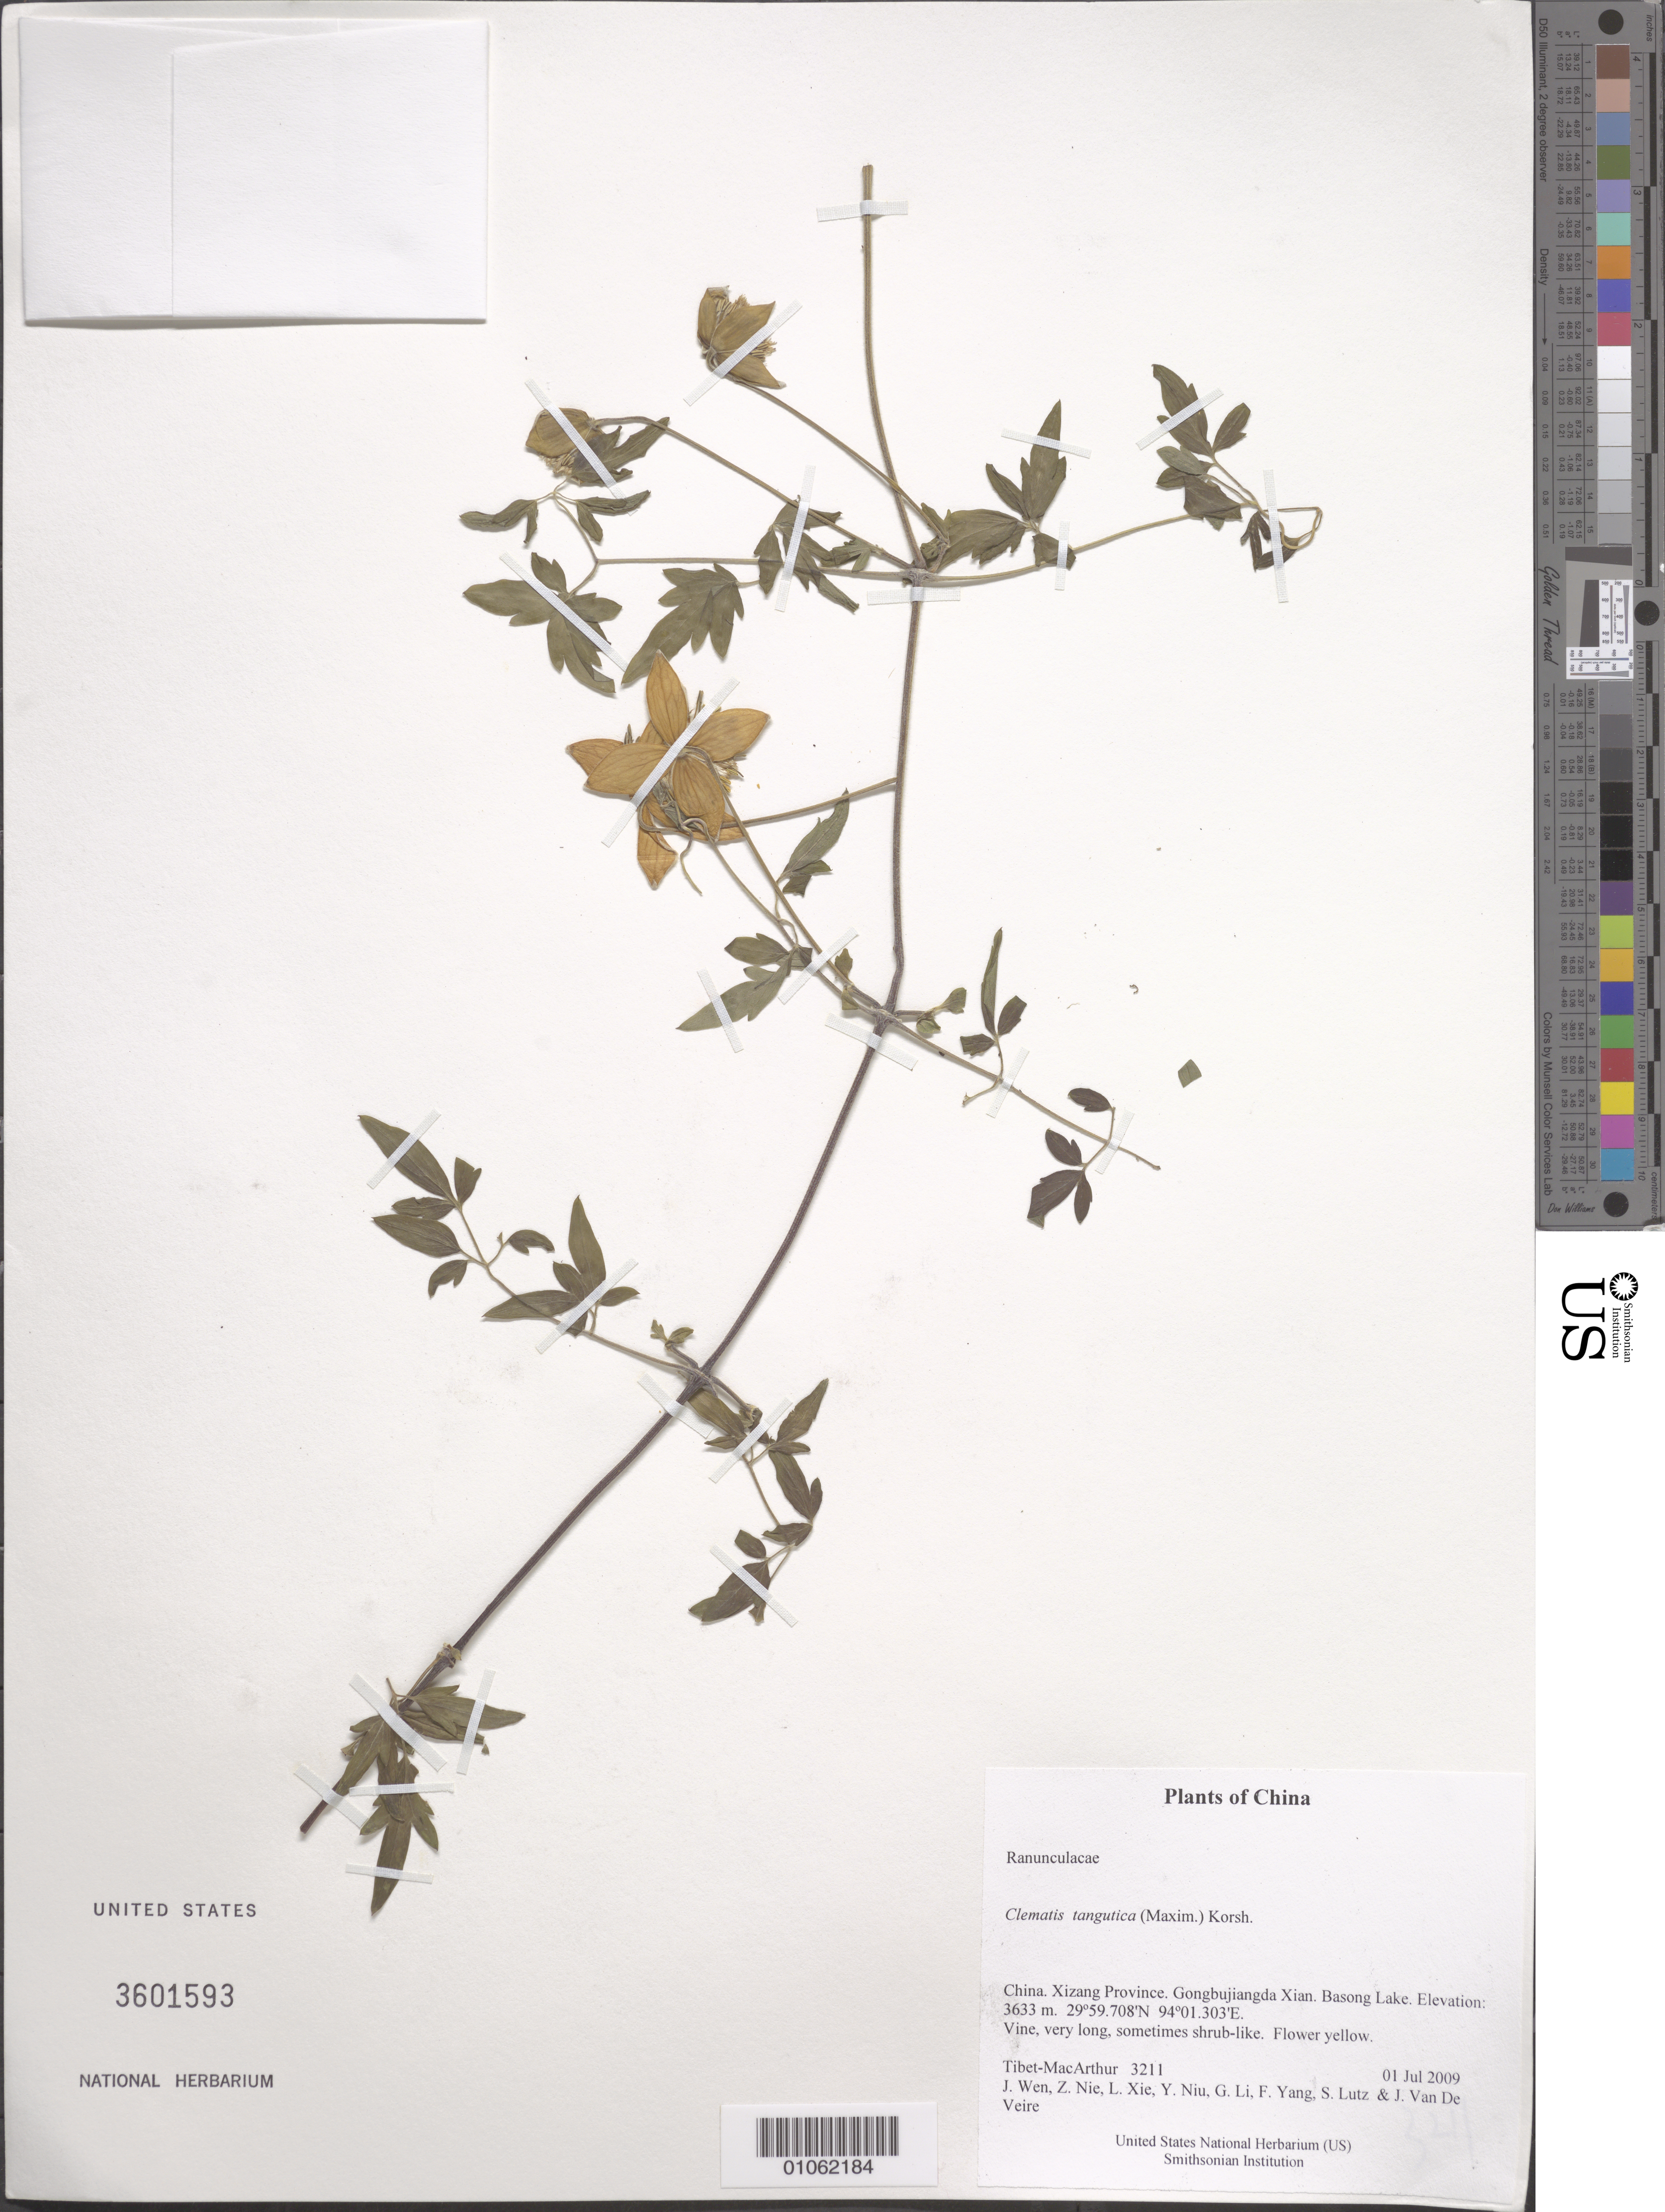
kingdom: Plantae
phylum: Tracheophyta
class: Magnoliopsida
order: Ranunculales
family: Ranunculaceae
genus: Clematis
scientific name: Clematis tangutica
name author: (Maxim.) Korsh.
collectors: Tibet-MacArthur, J. Wen, Z. Nie, L. Xie, Y. Niu, G. Li, F. Yang, S. Lutz & J. Van De Veire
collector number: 3211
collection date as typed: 01 Jul 2009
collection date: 2009-07-01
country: China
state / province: Xizang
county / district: Gongbujiangda Xian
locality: Basong Lake.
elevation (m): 3633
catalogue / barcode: US 3601593